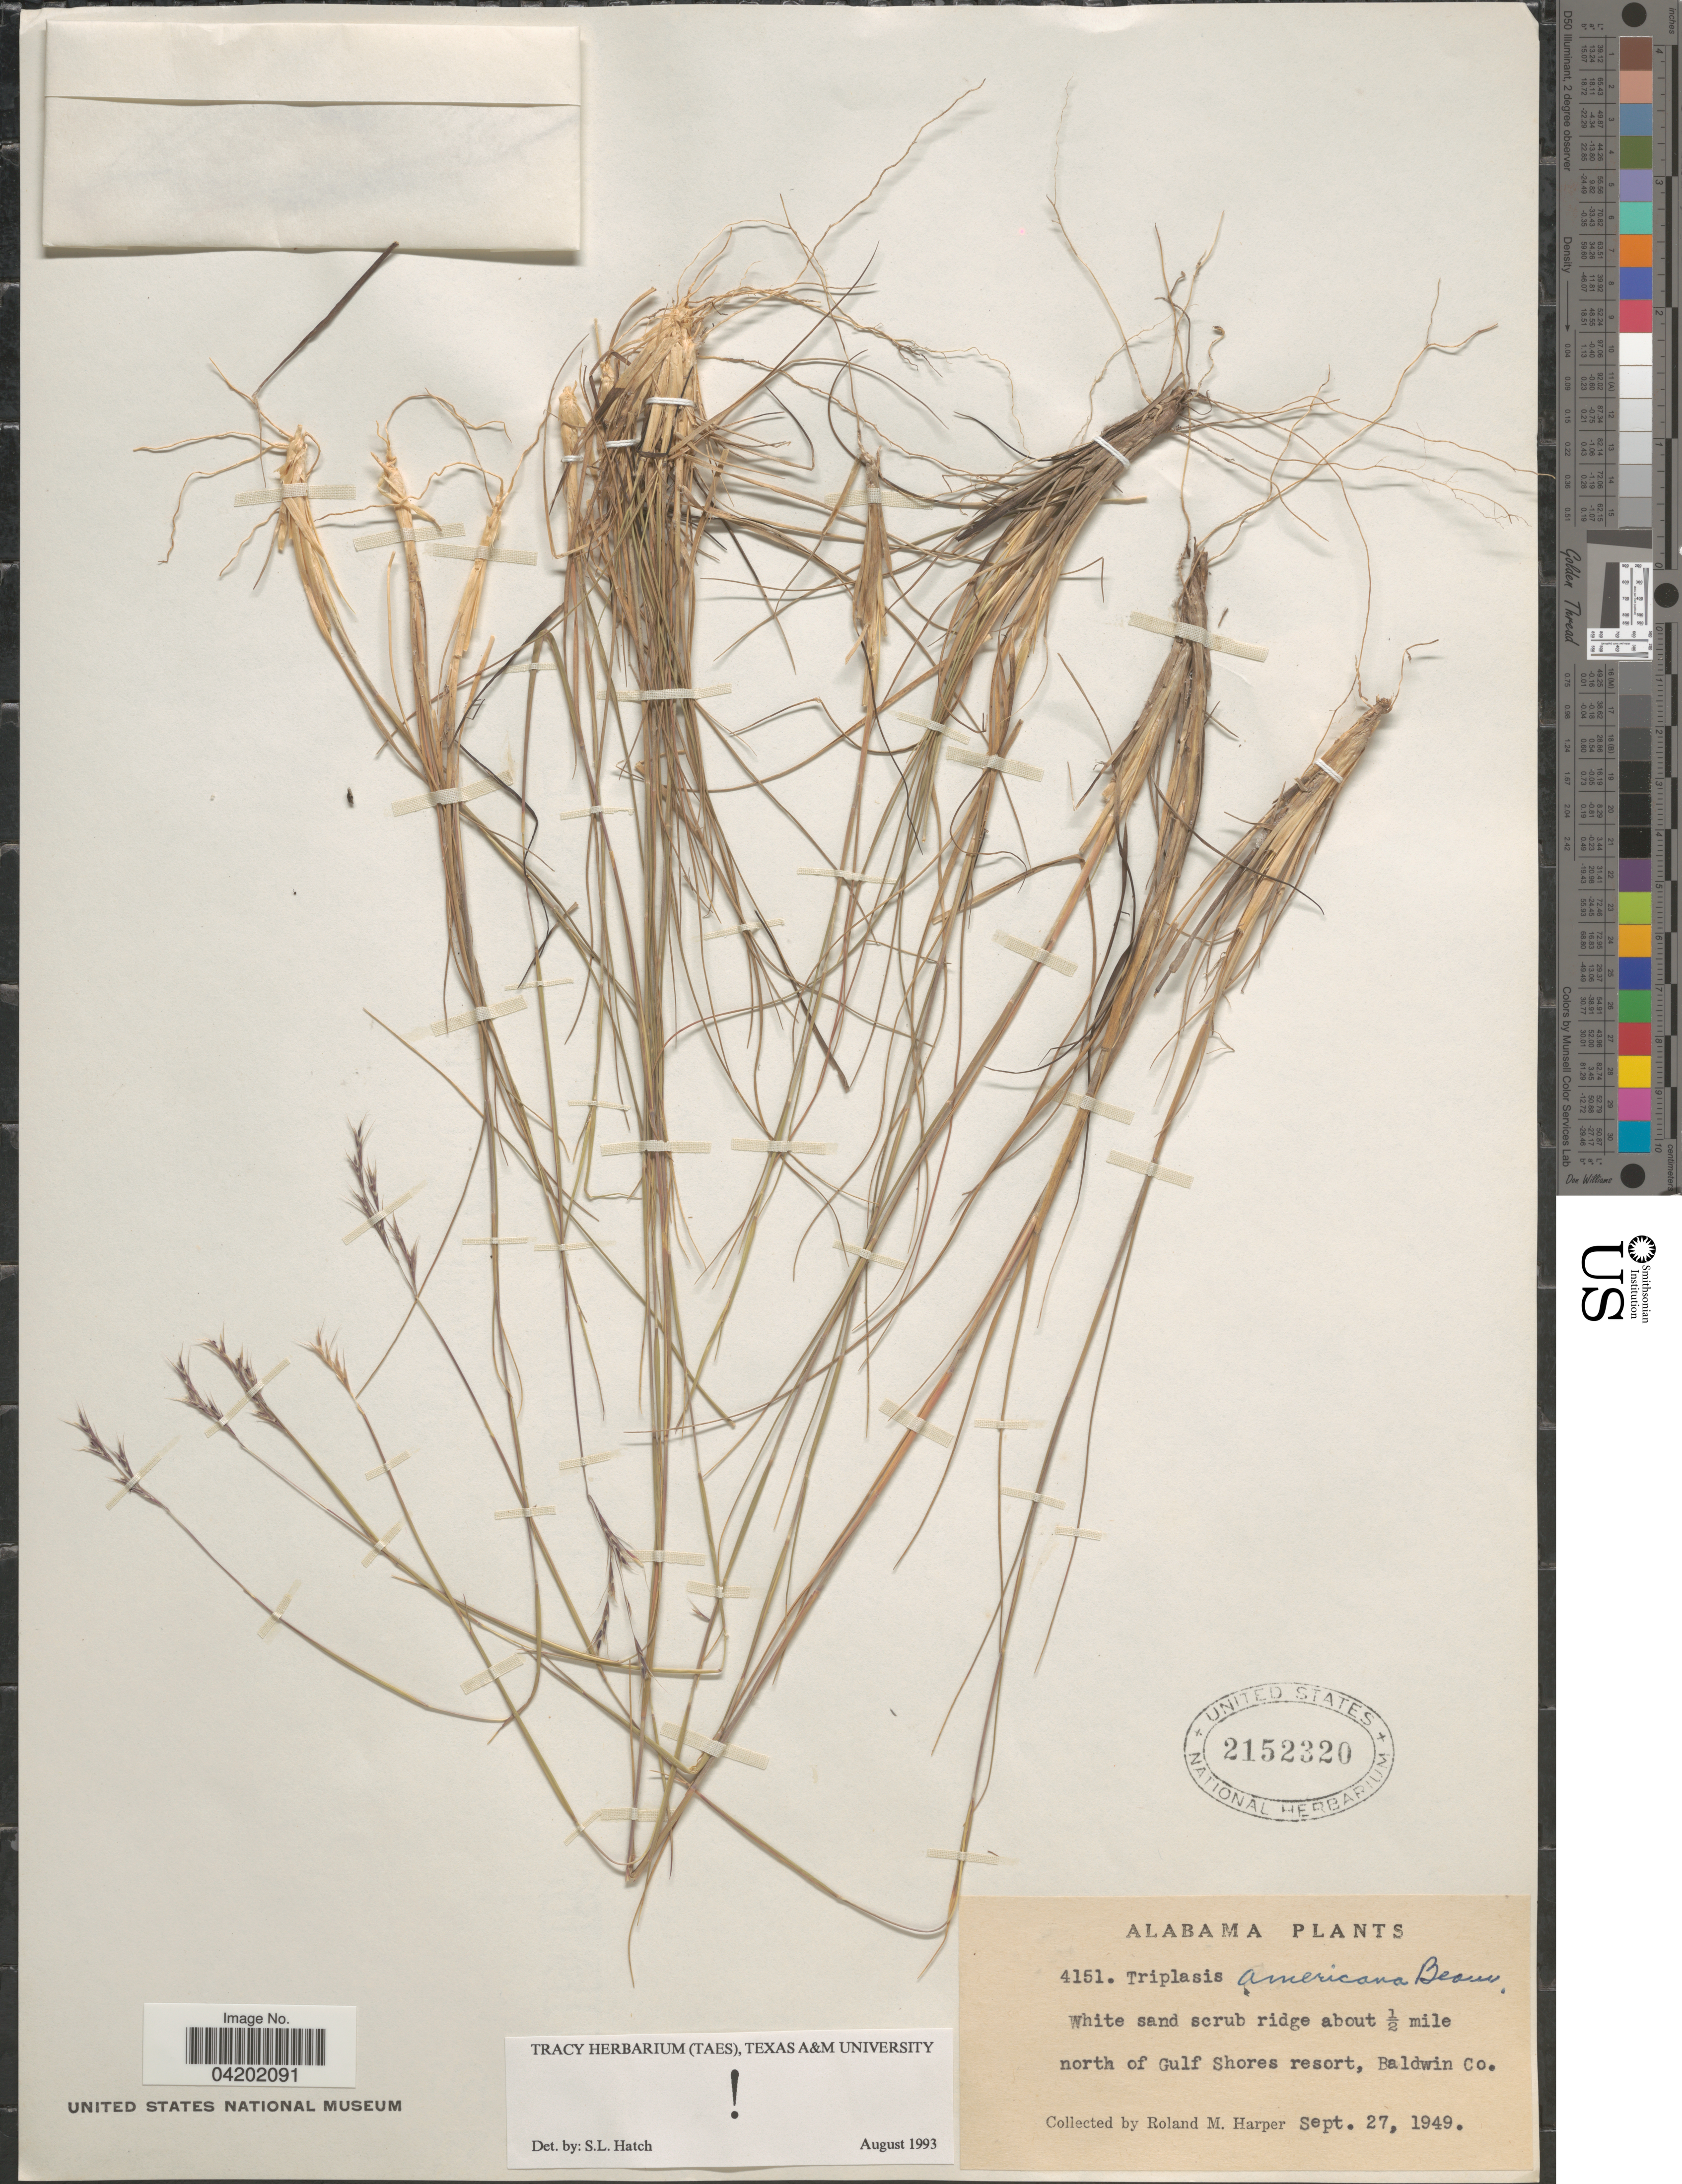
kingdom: Plantae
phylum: Tracheophyta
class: Liliopsida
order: Poales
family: Poaceae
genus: Triplasis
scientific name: Triplasis americana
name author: P. Beauv.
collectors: R. M. Harper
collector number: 4151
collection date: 1949-09-27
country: United States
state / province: Alabama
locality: White sand scrub ridge about ½ mile north of Gulf Shores resort, Baldwin Co.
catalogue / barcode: US 2152320